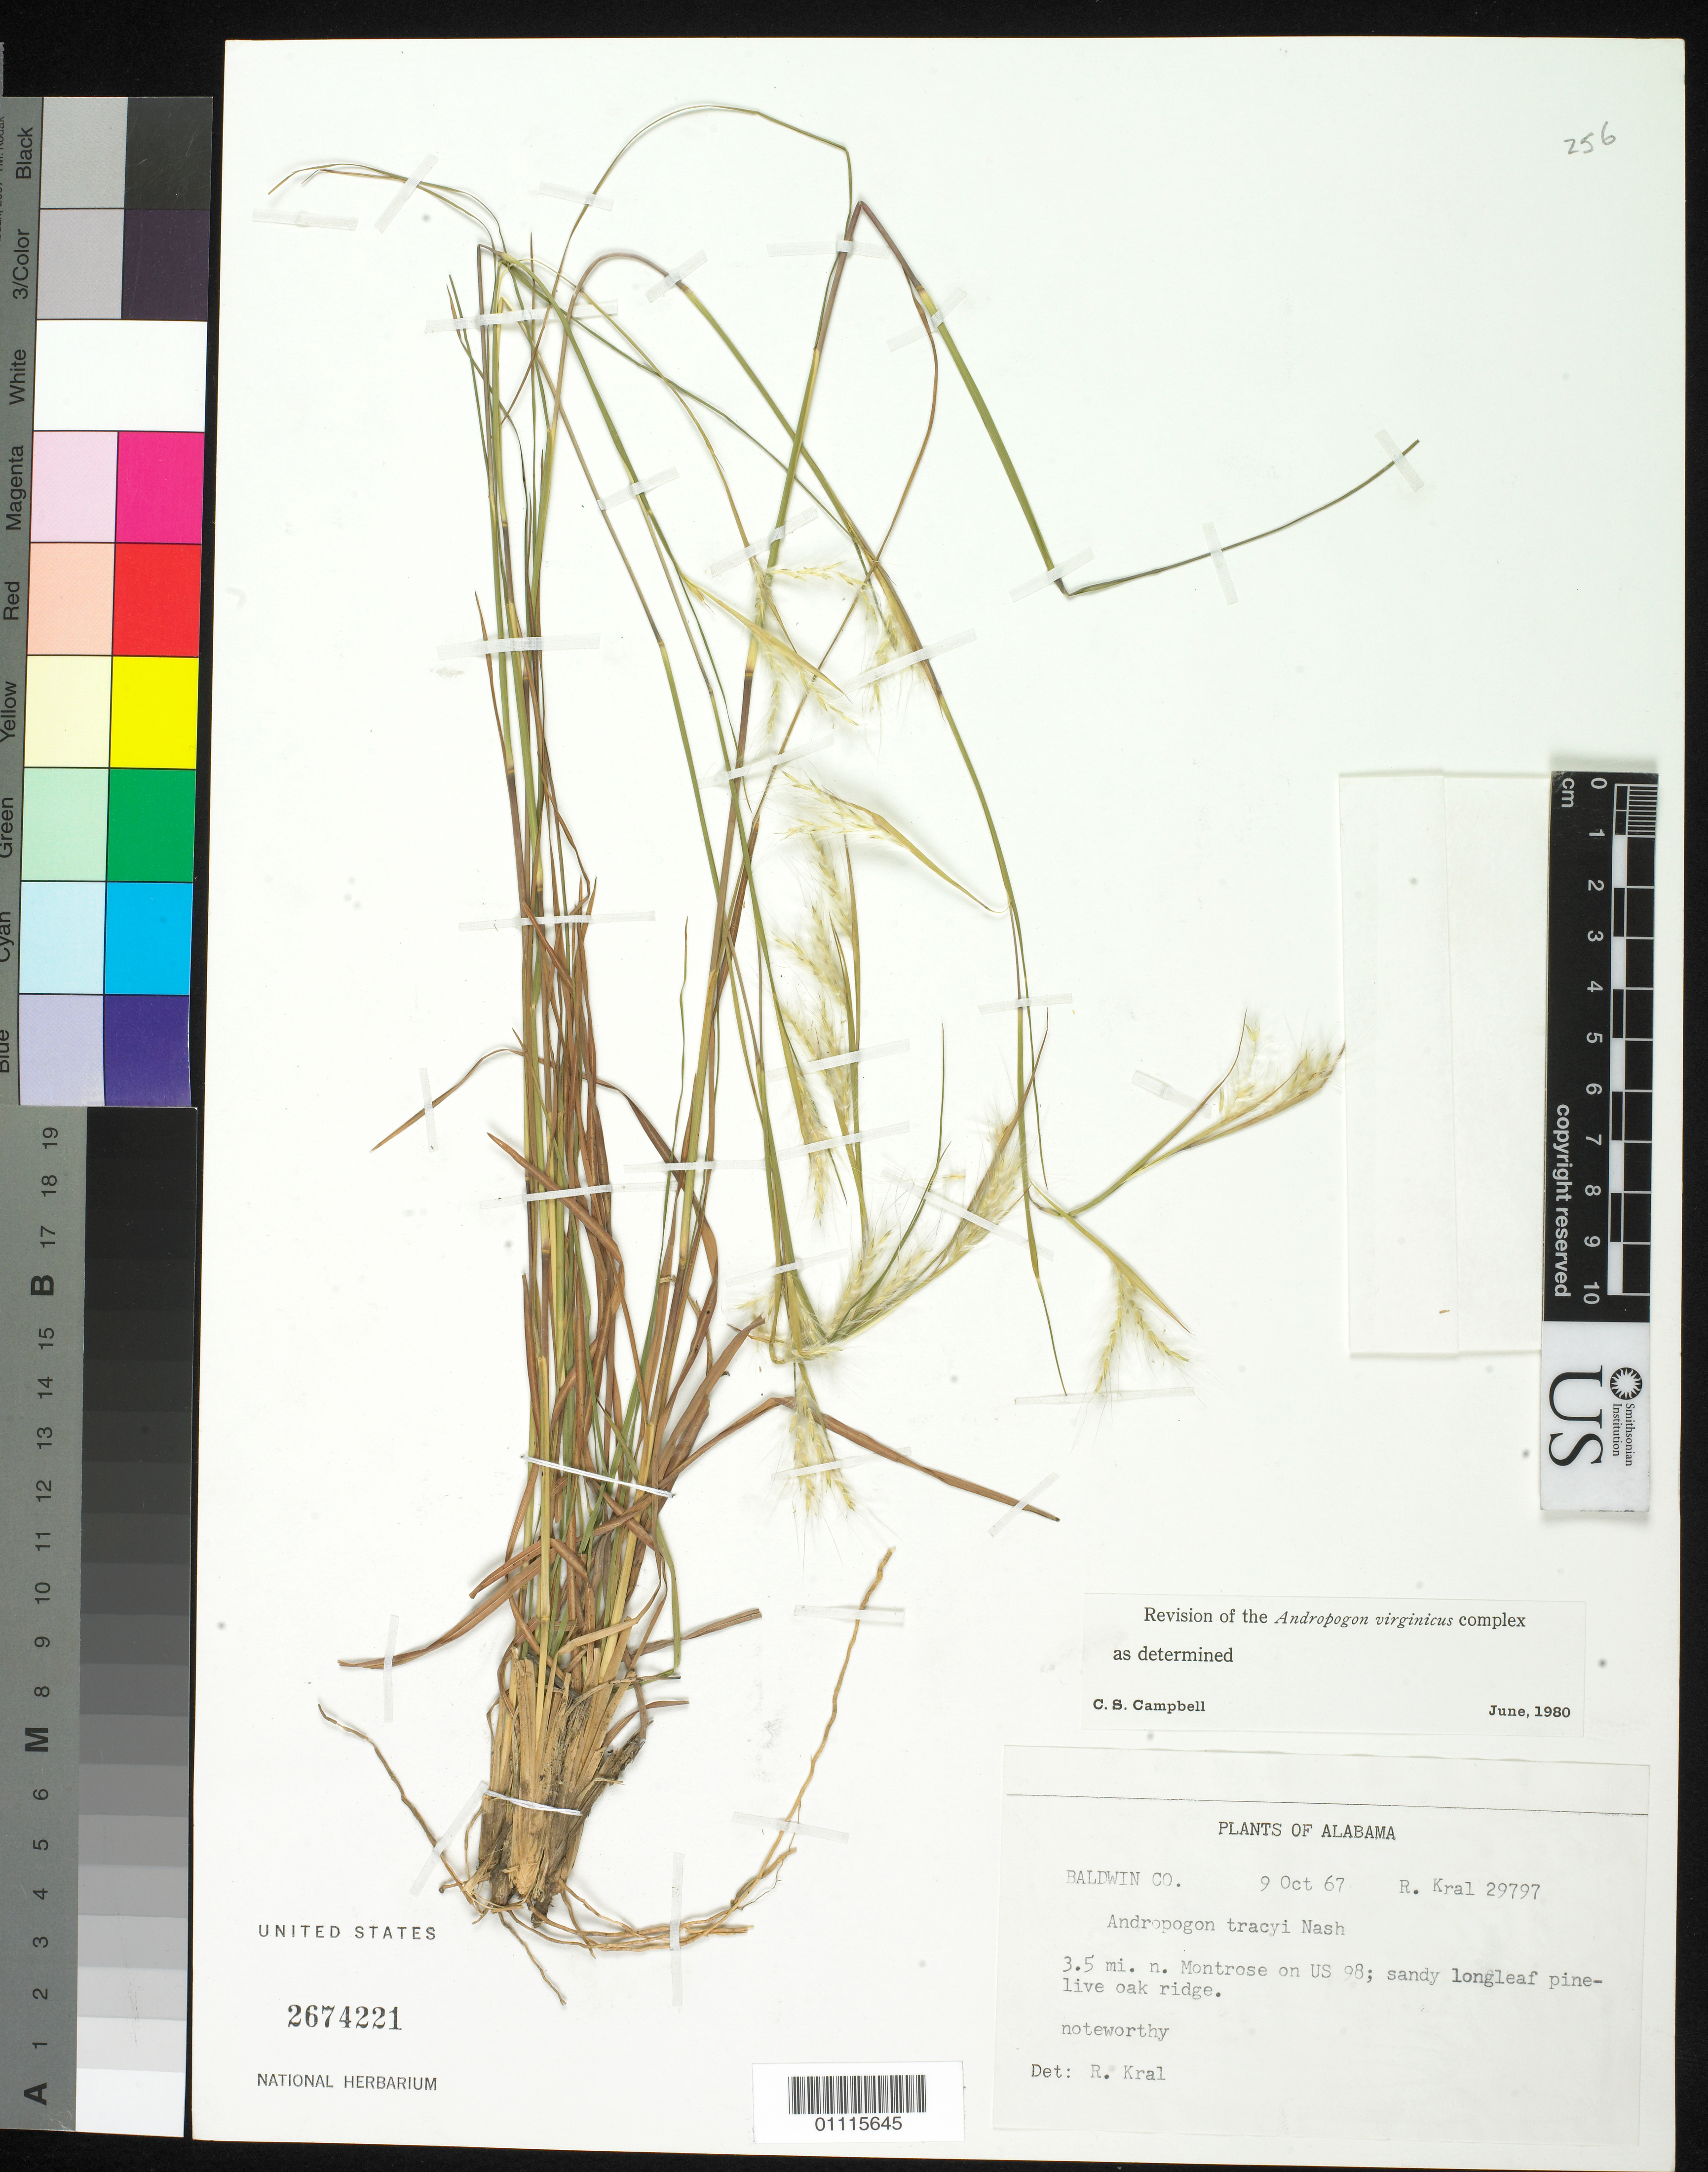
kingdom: Plantae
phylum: Tracheophyta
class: Liliopsida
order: Poales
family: Poaceae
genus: Andropogon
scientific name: Andropogon tracyi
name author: Nash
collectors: R. Kral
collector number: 29797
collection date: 1967-10-09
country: United States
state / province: Alabama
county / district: Baldwin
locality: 3.5 mi. N Montrose on US 98.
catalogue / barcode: US 2674221